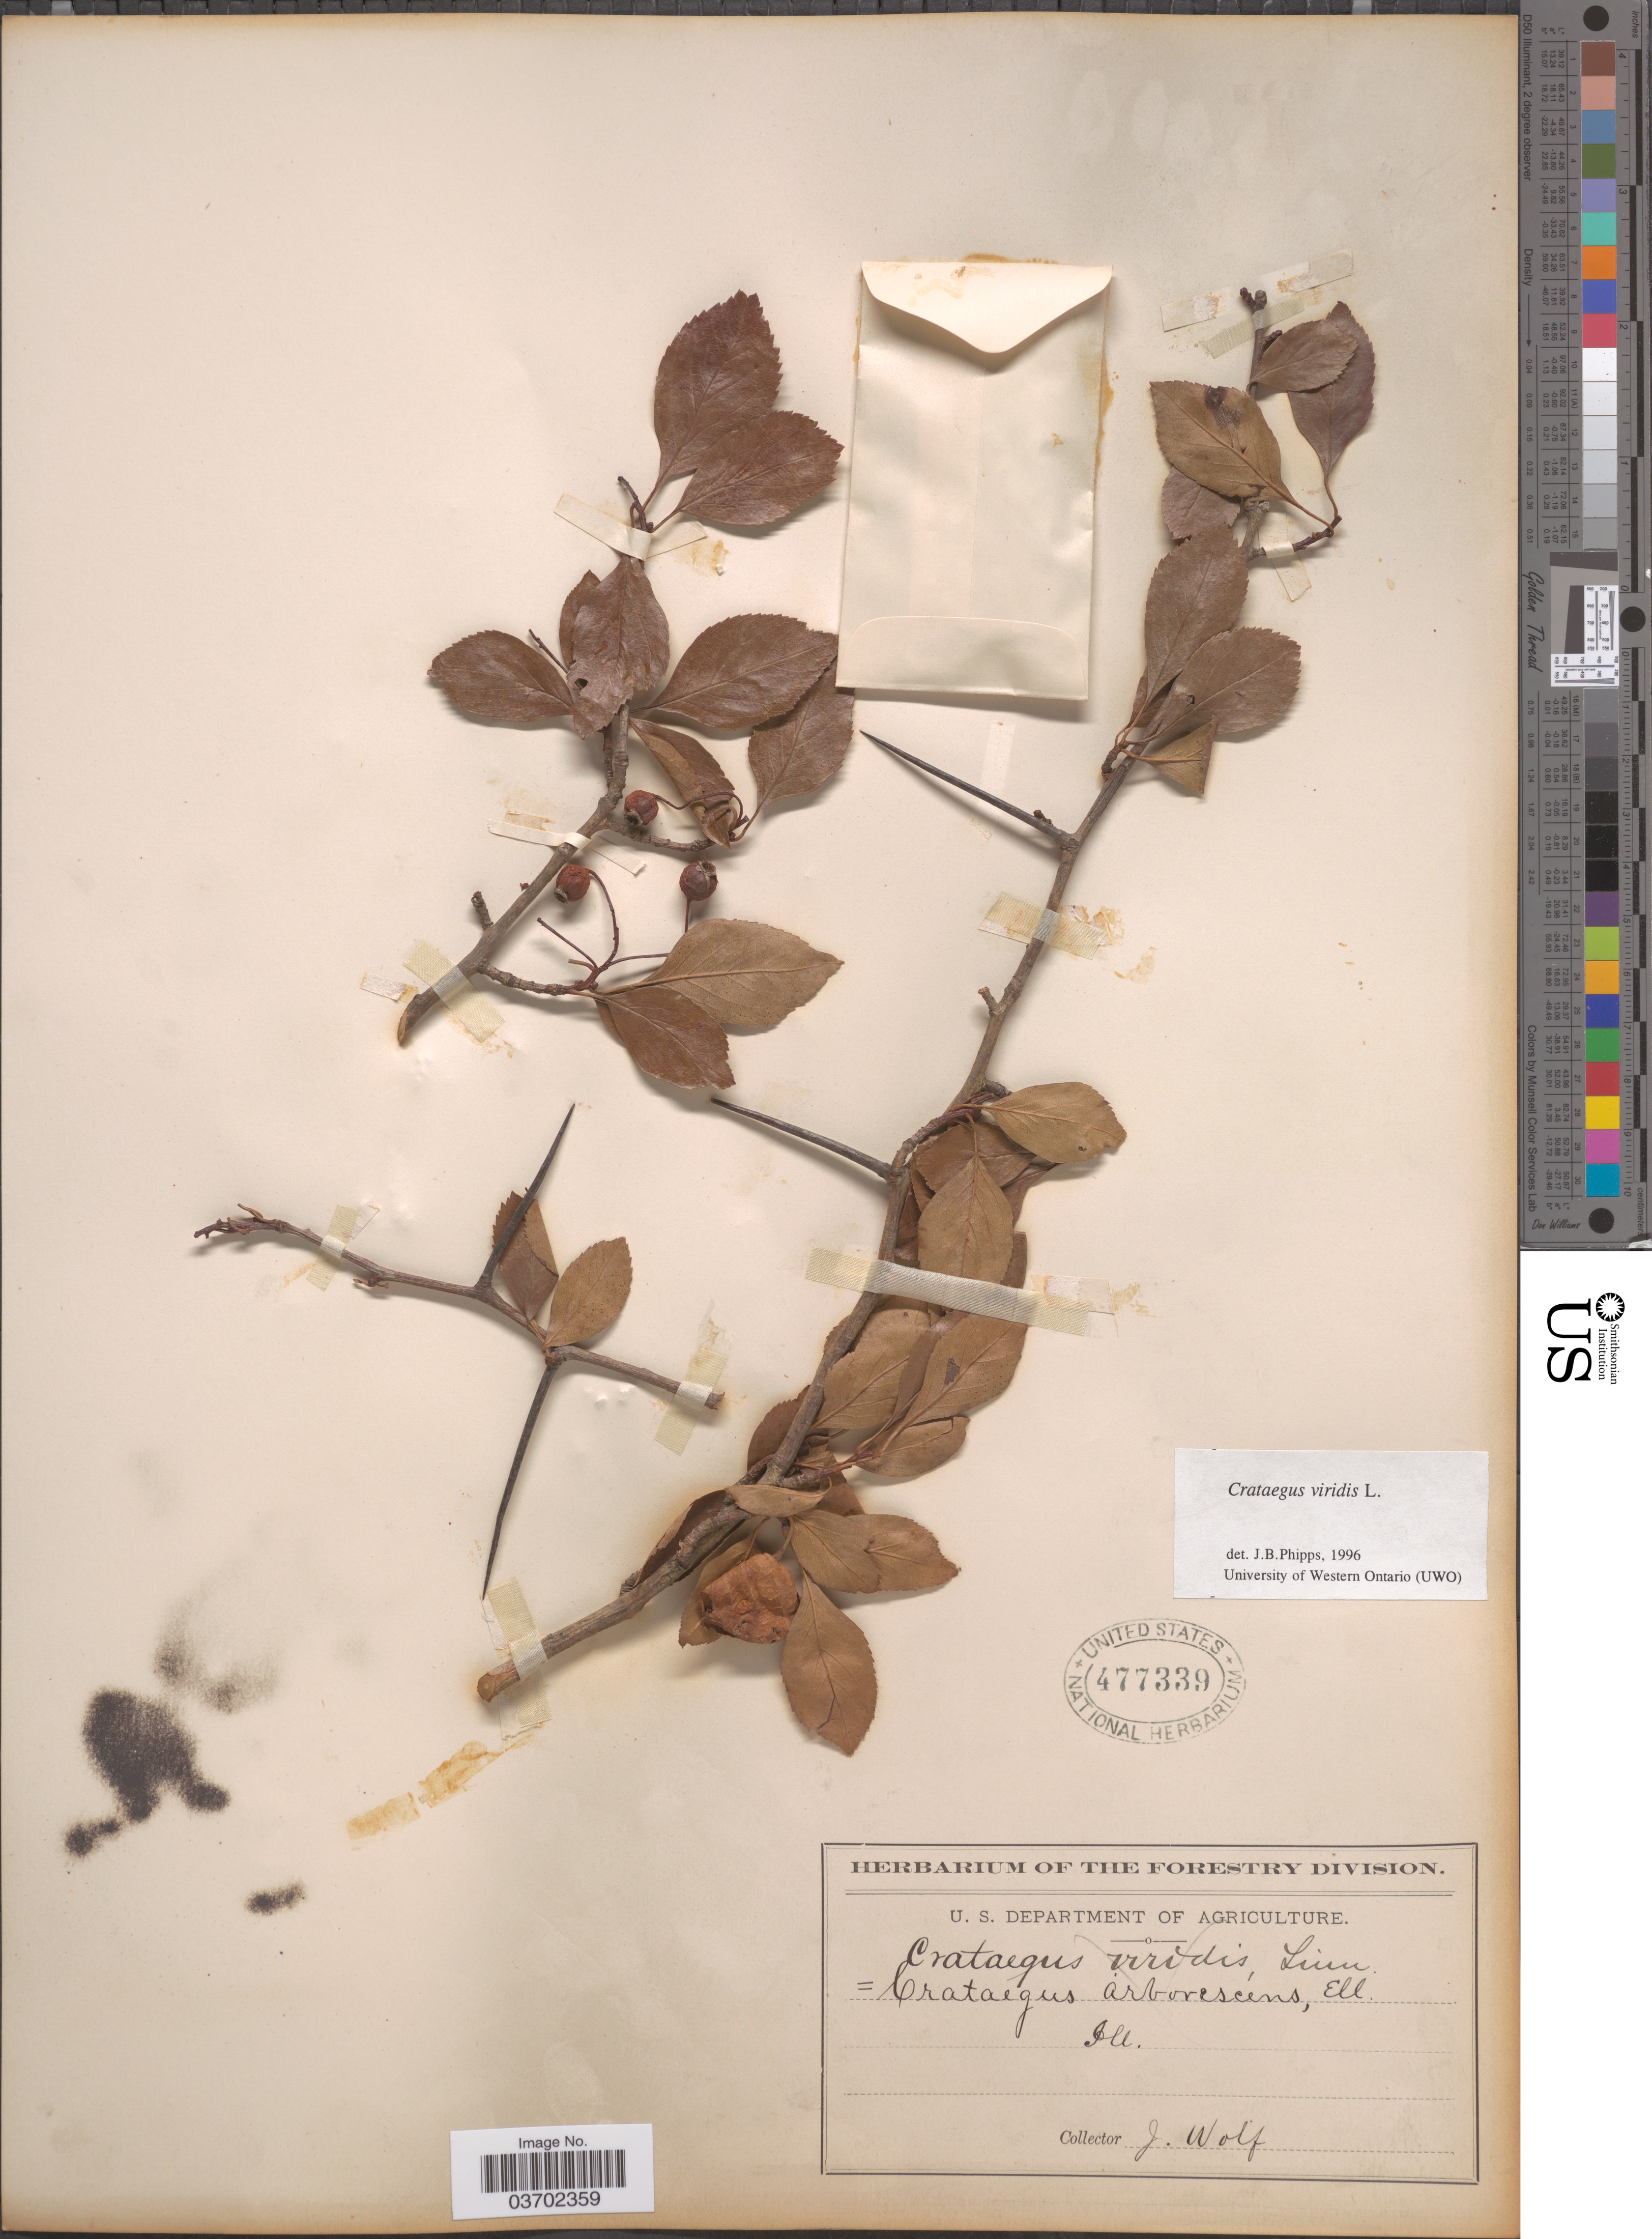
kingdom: Plantae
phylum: Tracheophyta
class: Magnoliopsida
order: Rosales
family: Rosaceae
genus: Crataegus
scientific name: Crataegus viridis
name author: L.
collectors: J. Wolf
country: United States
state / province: Illinois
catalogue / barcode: US 477339